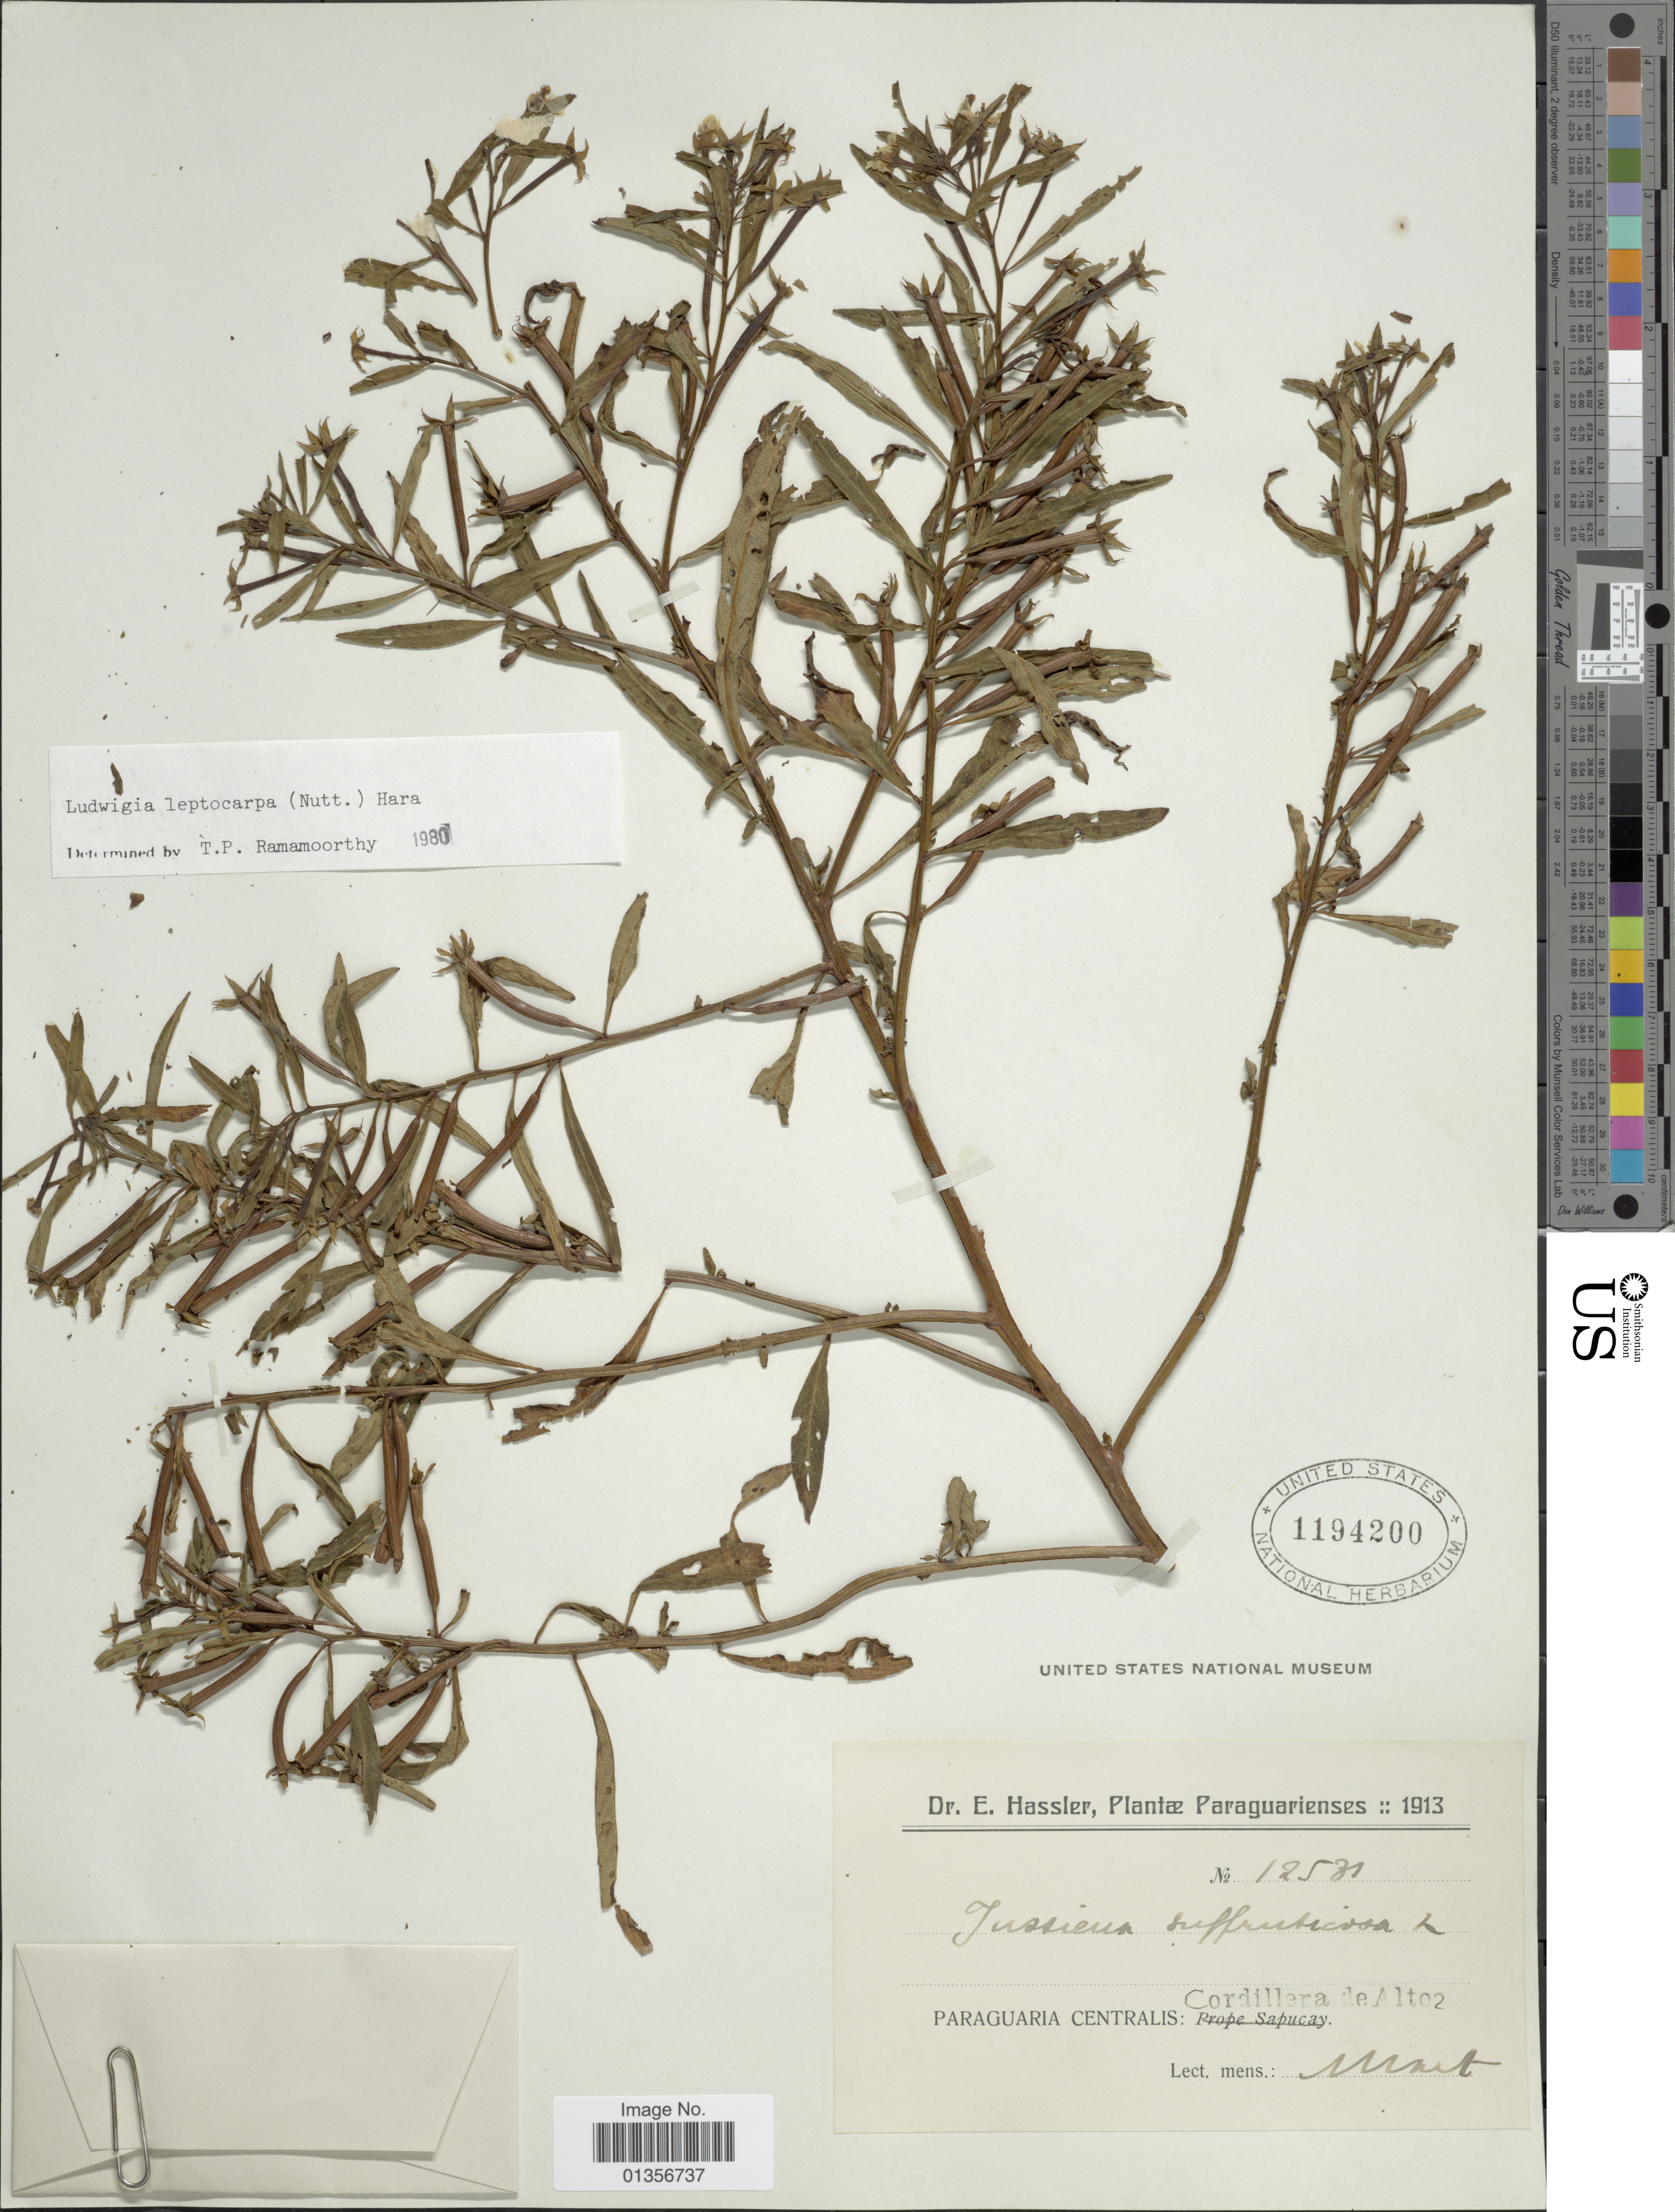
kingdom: Plantae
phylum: Tracheophyta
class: Magnoliopsida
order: Myrtales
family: Onagraceae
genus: Ludwigia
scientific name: Ludwigia leptocarpa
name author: (Nutt.) H. Hara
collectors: E. Hassler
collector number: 12531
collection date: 1913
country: Paraguay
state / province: Cordillera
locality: Paraguaria Centralis: Cordillera de Altoz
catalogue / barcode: US 1194200